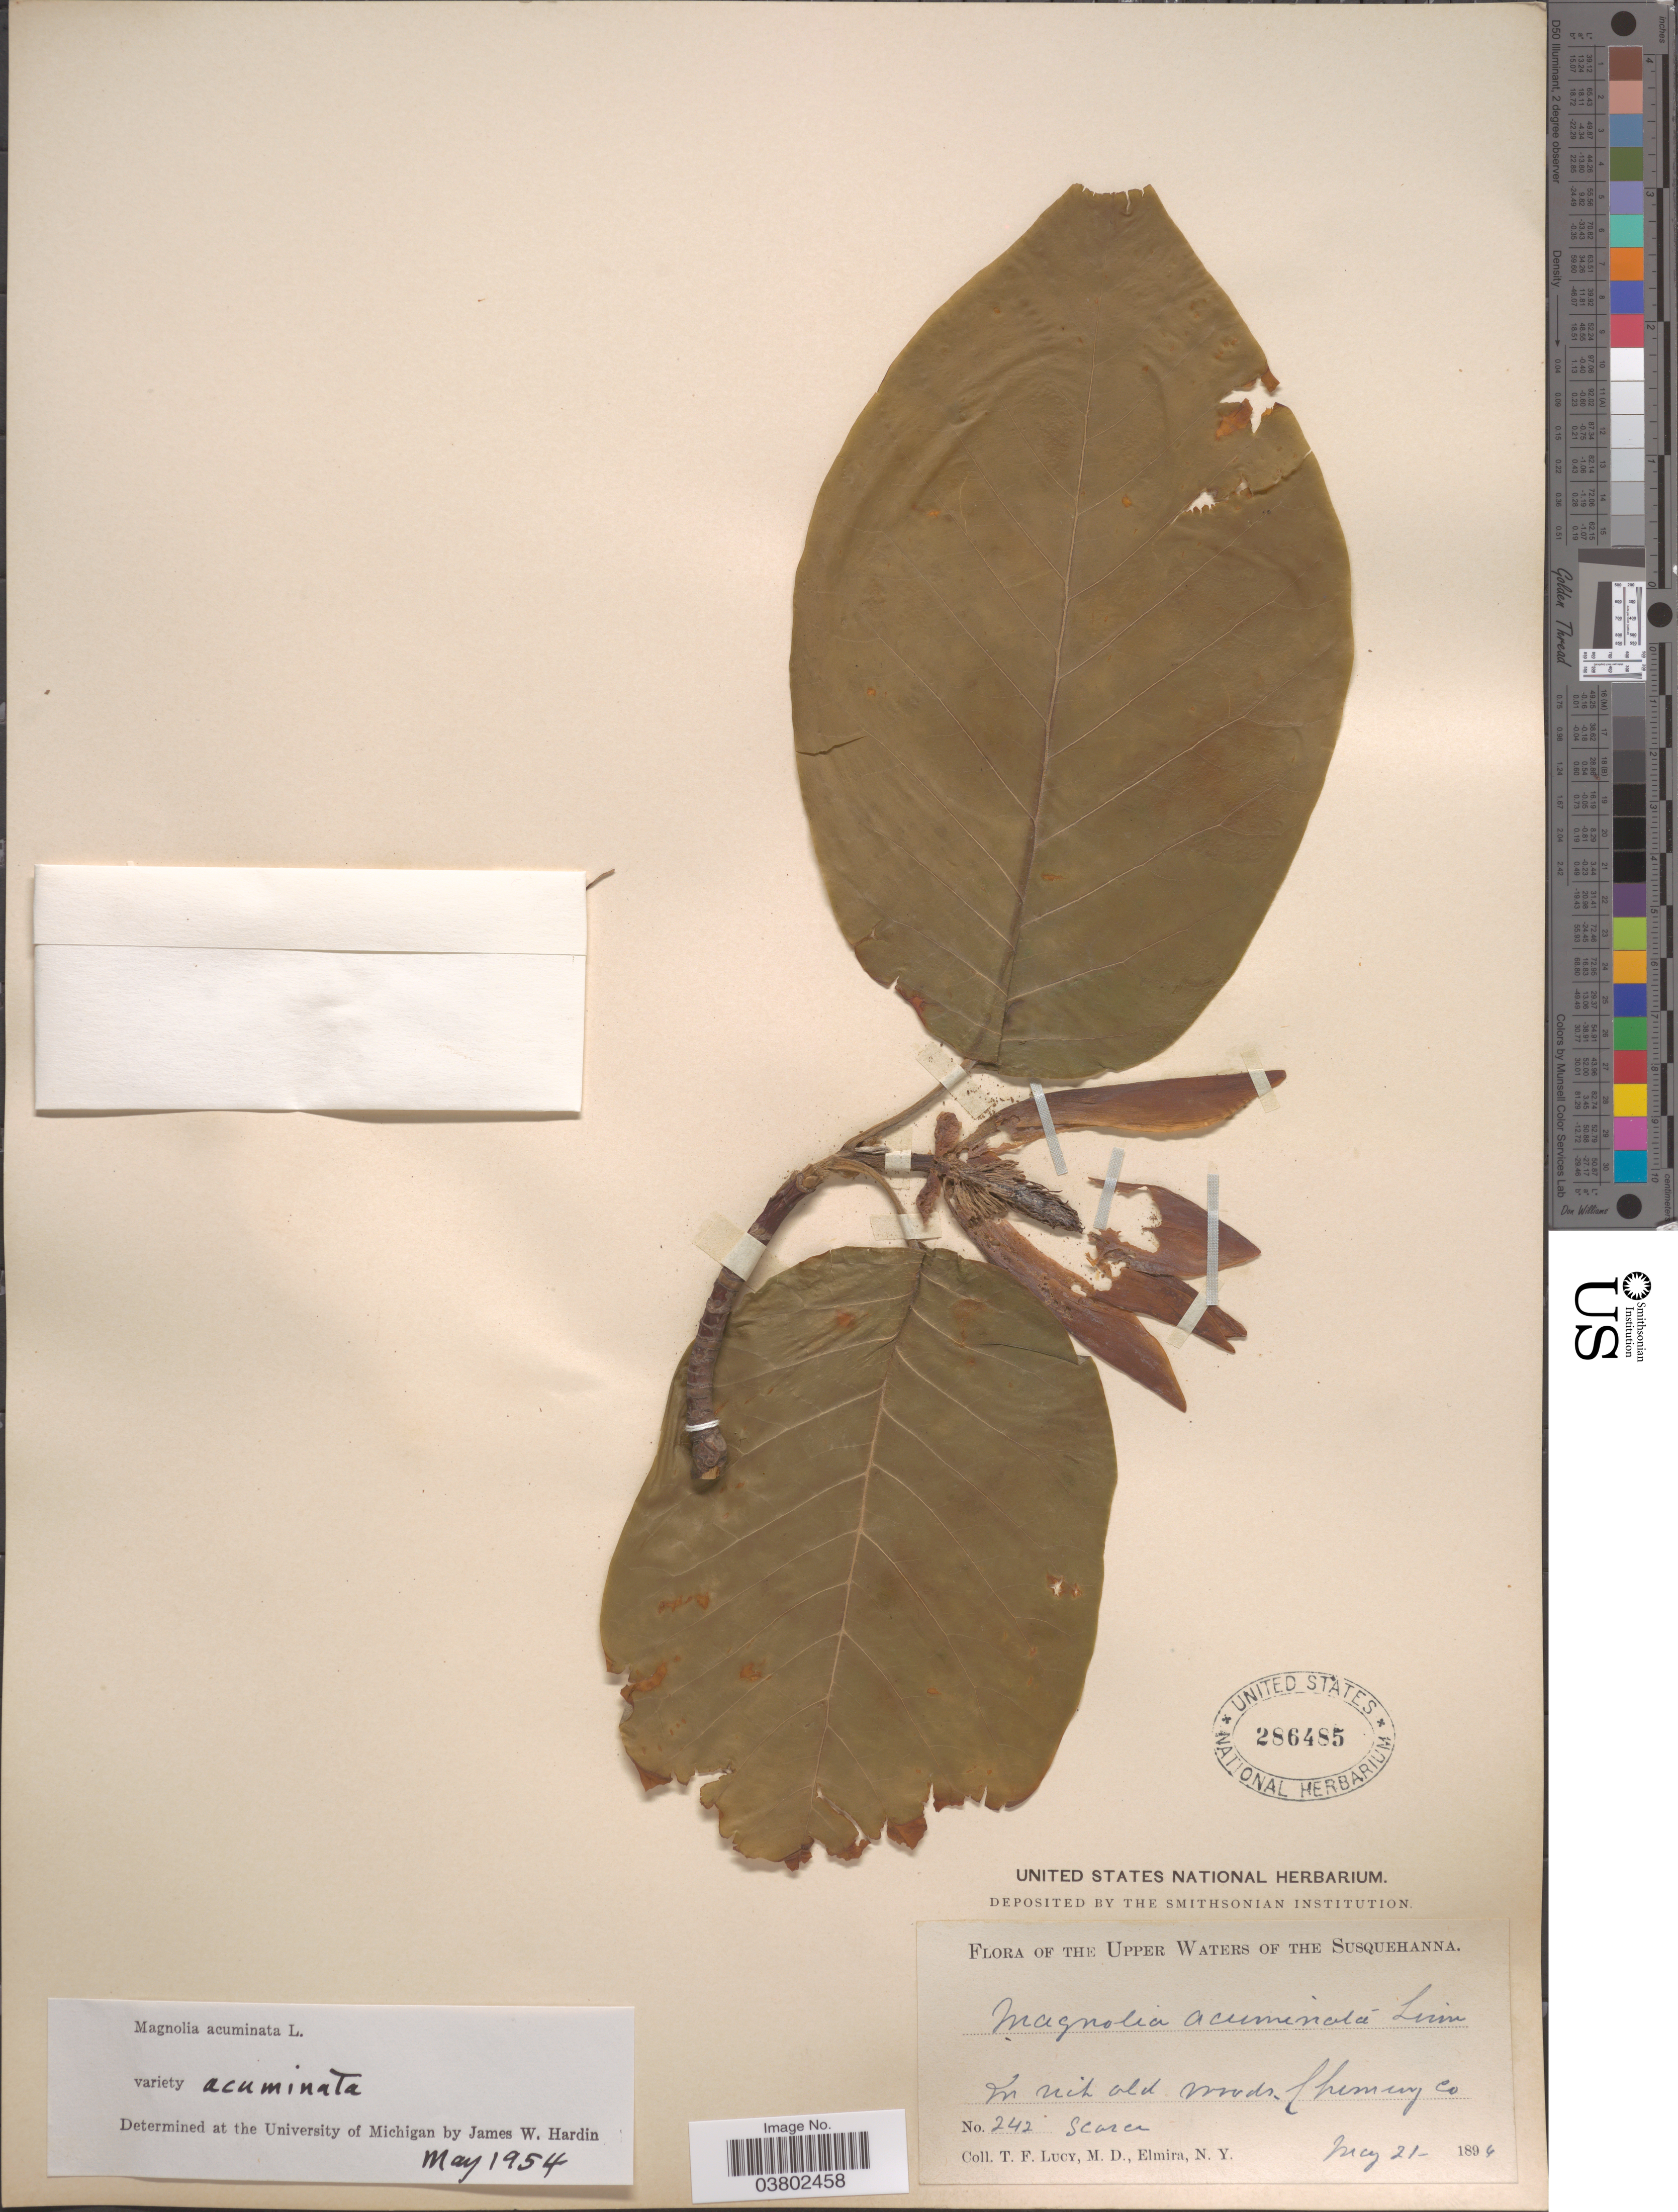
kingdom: Plantae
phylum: Tracheophyta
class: Magnoliopsida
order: Magnoliales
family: Magnoliaceae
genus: Magnolia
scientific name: Magnolia acuminata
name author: (L.) L.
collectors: T. Lucy & M. Elmira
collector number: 242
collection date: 1894-05-21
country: United States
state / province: New York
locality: Upper Waters of the Susquehanna. Chemung Co.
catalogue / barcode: US 286485